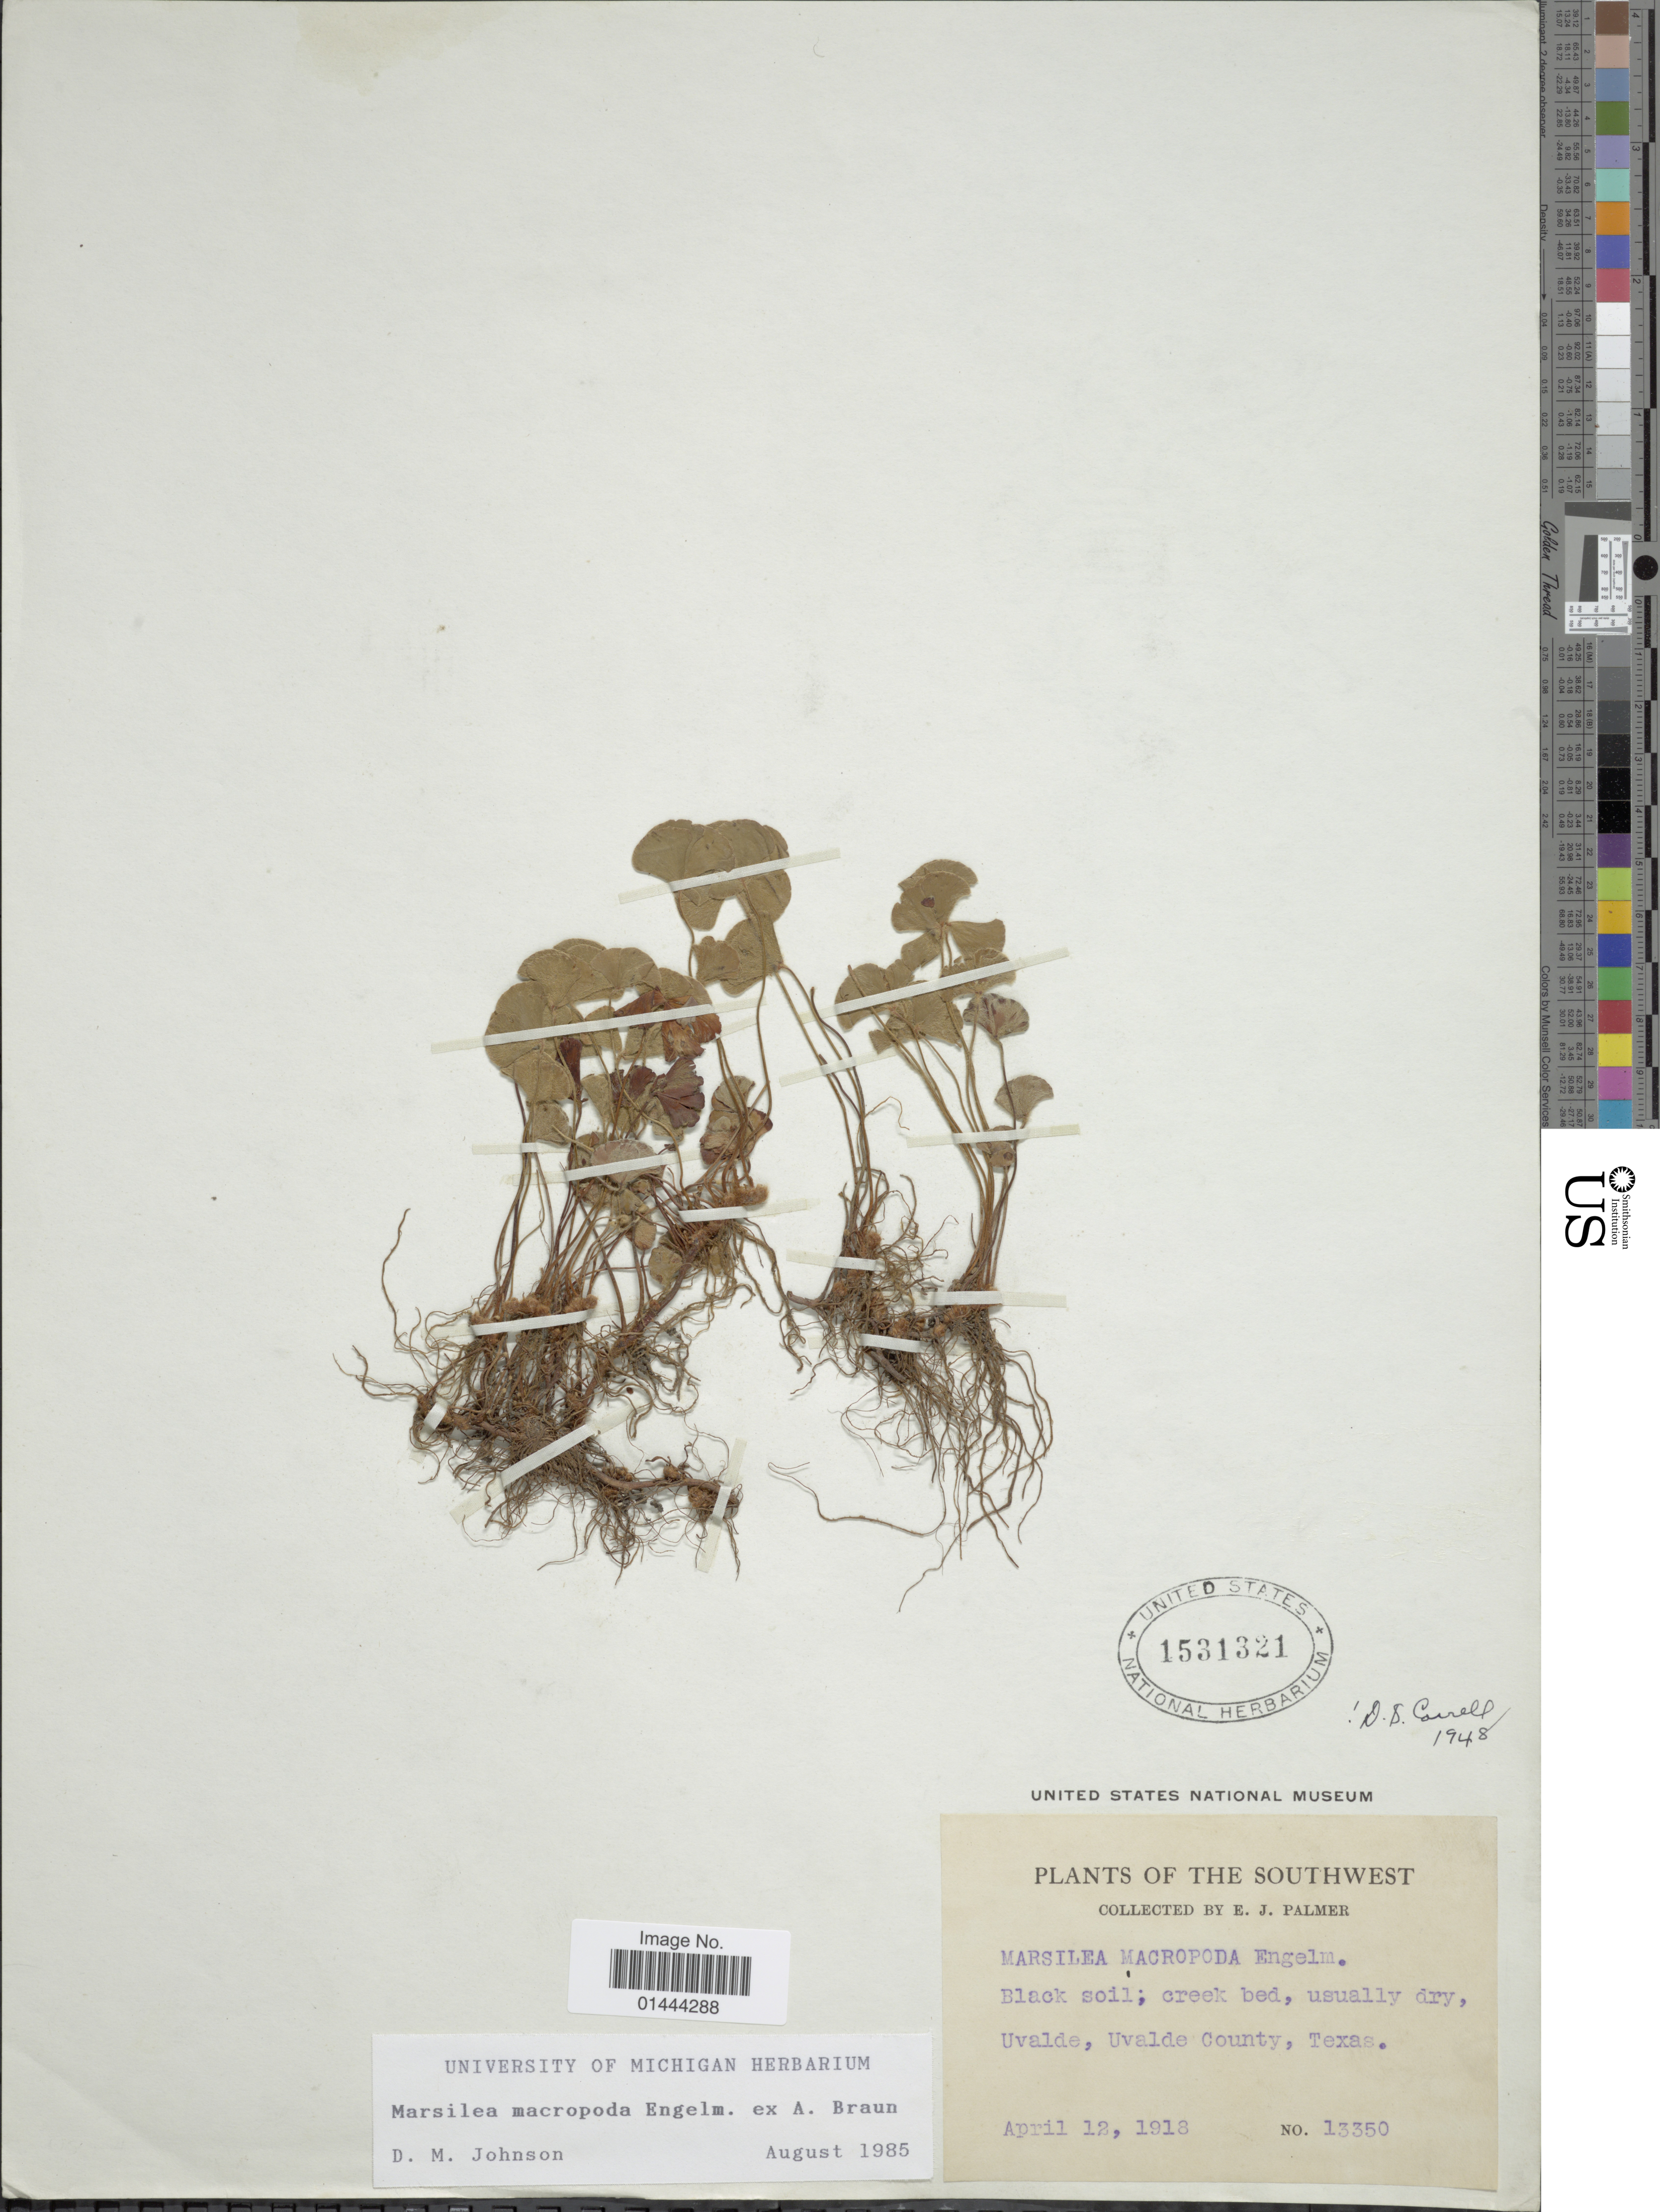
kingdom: Plantae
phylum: Tracheophyta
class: Polypodiopsida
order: Salviniales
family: Marsileaceae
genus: Marsilea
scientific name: Marsilea macropoda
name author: Engelm. ex A. Braun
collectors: E. J. Palmer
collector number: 13350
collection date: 1918-04-12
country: United States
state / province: Texas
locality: Uvalde, Uvalde County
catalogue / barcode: US 1531321